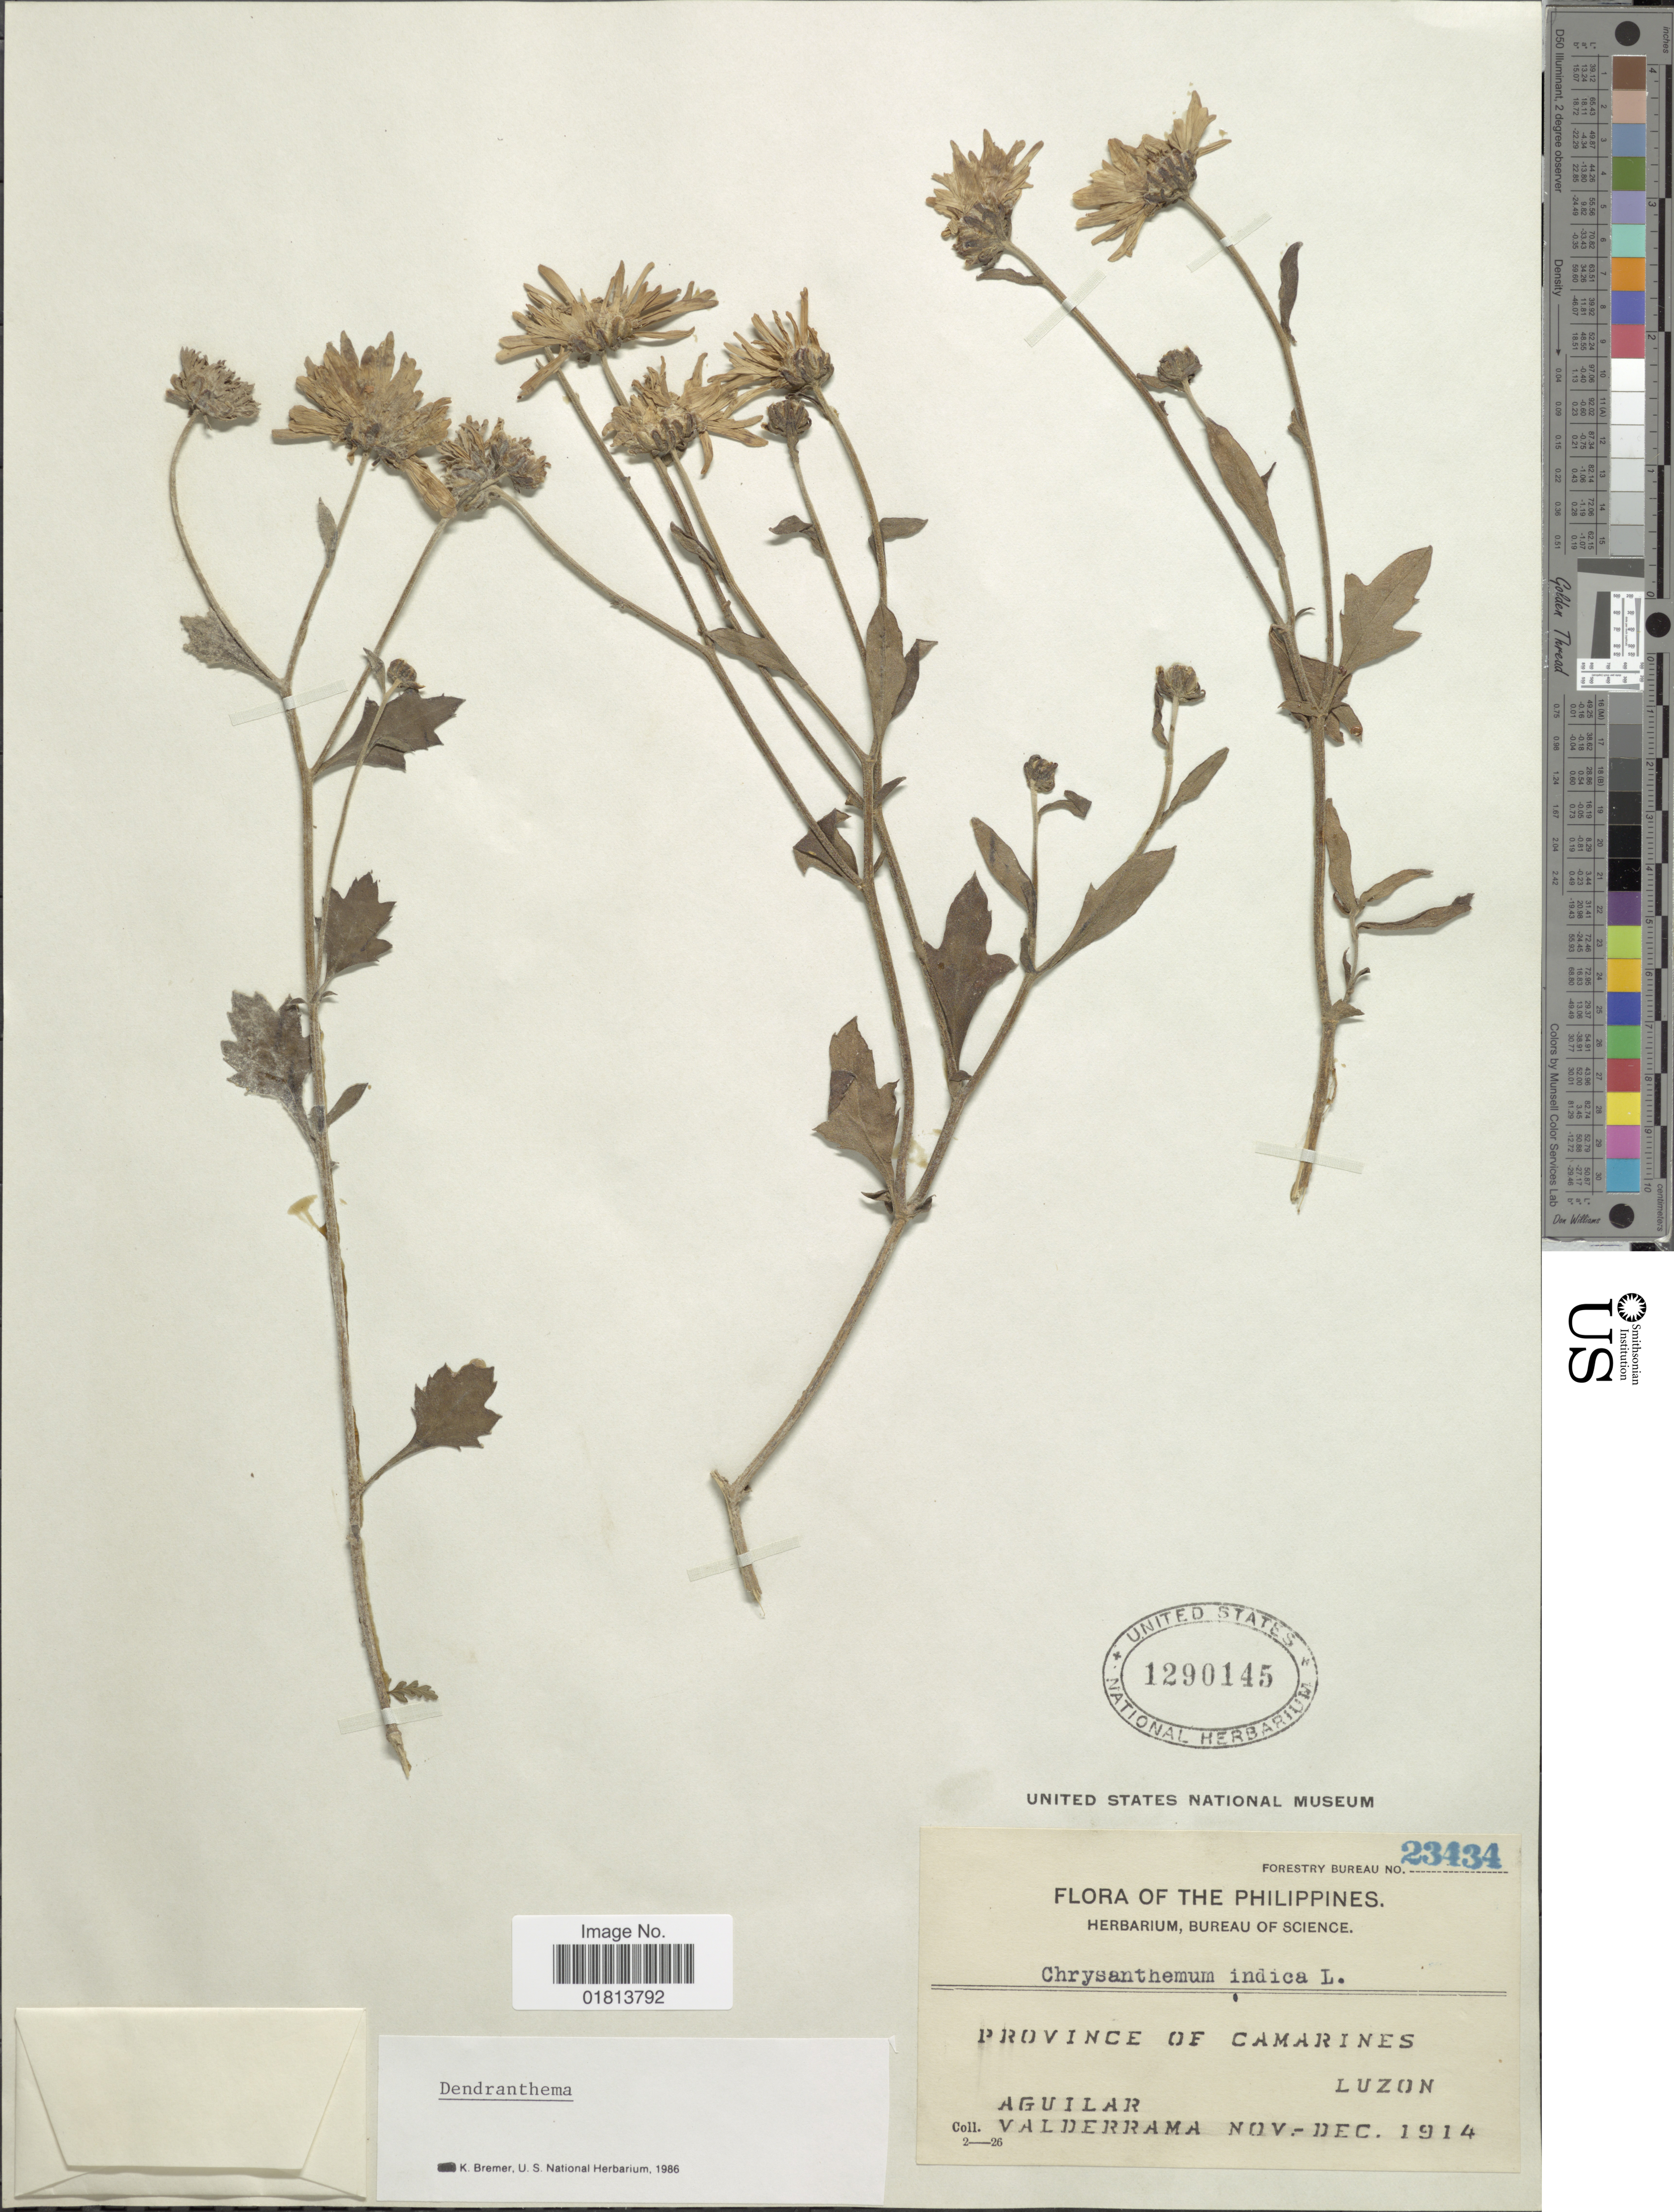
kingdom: Plantae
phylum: Tracheophyta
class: Magnoliopsida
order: Asterales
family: Asteraceae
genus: Dendranthema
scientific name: Dendranthema indicum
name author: (L.) Des Moul.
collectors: -. Aguilar & -. Valderrama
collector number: Forestry Bureau 23434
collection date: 1914-11/1914-12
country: Philippines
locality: Province of Camarines, Luzon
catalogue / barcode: US 1290145